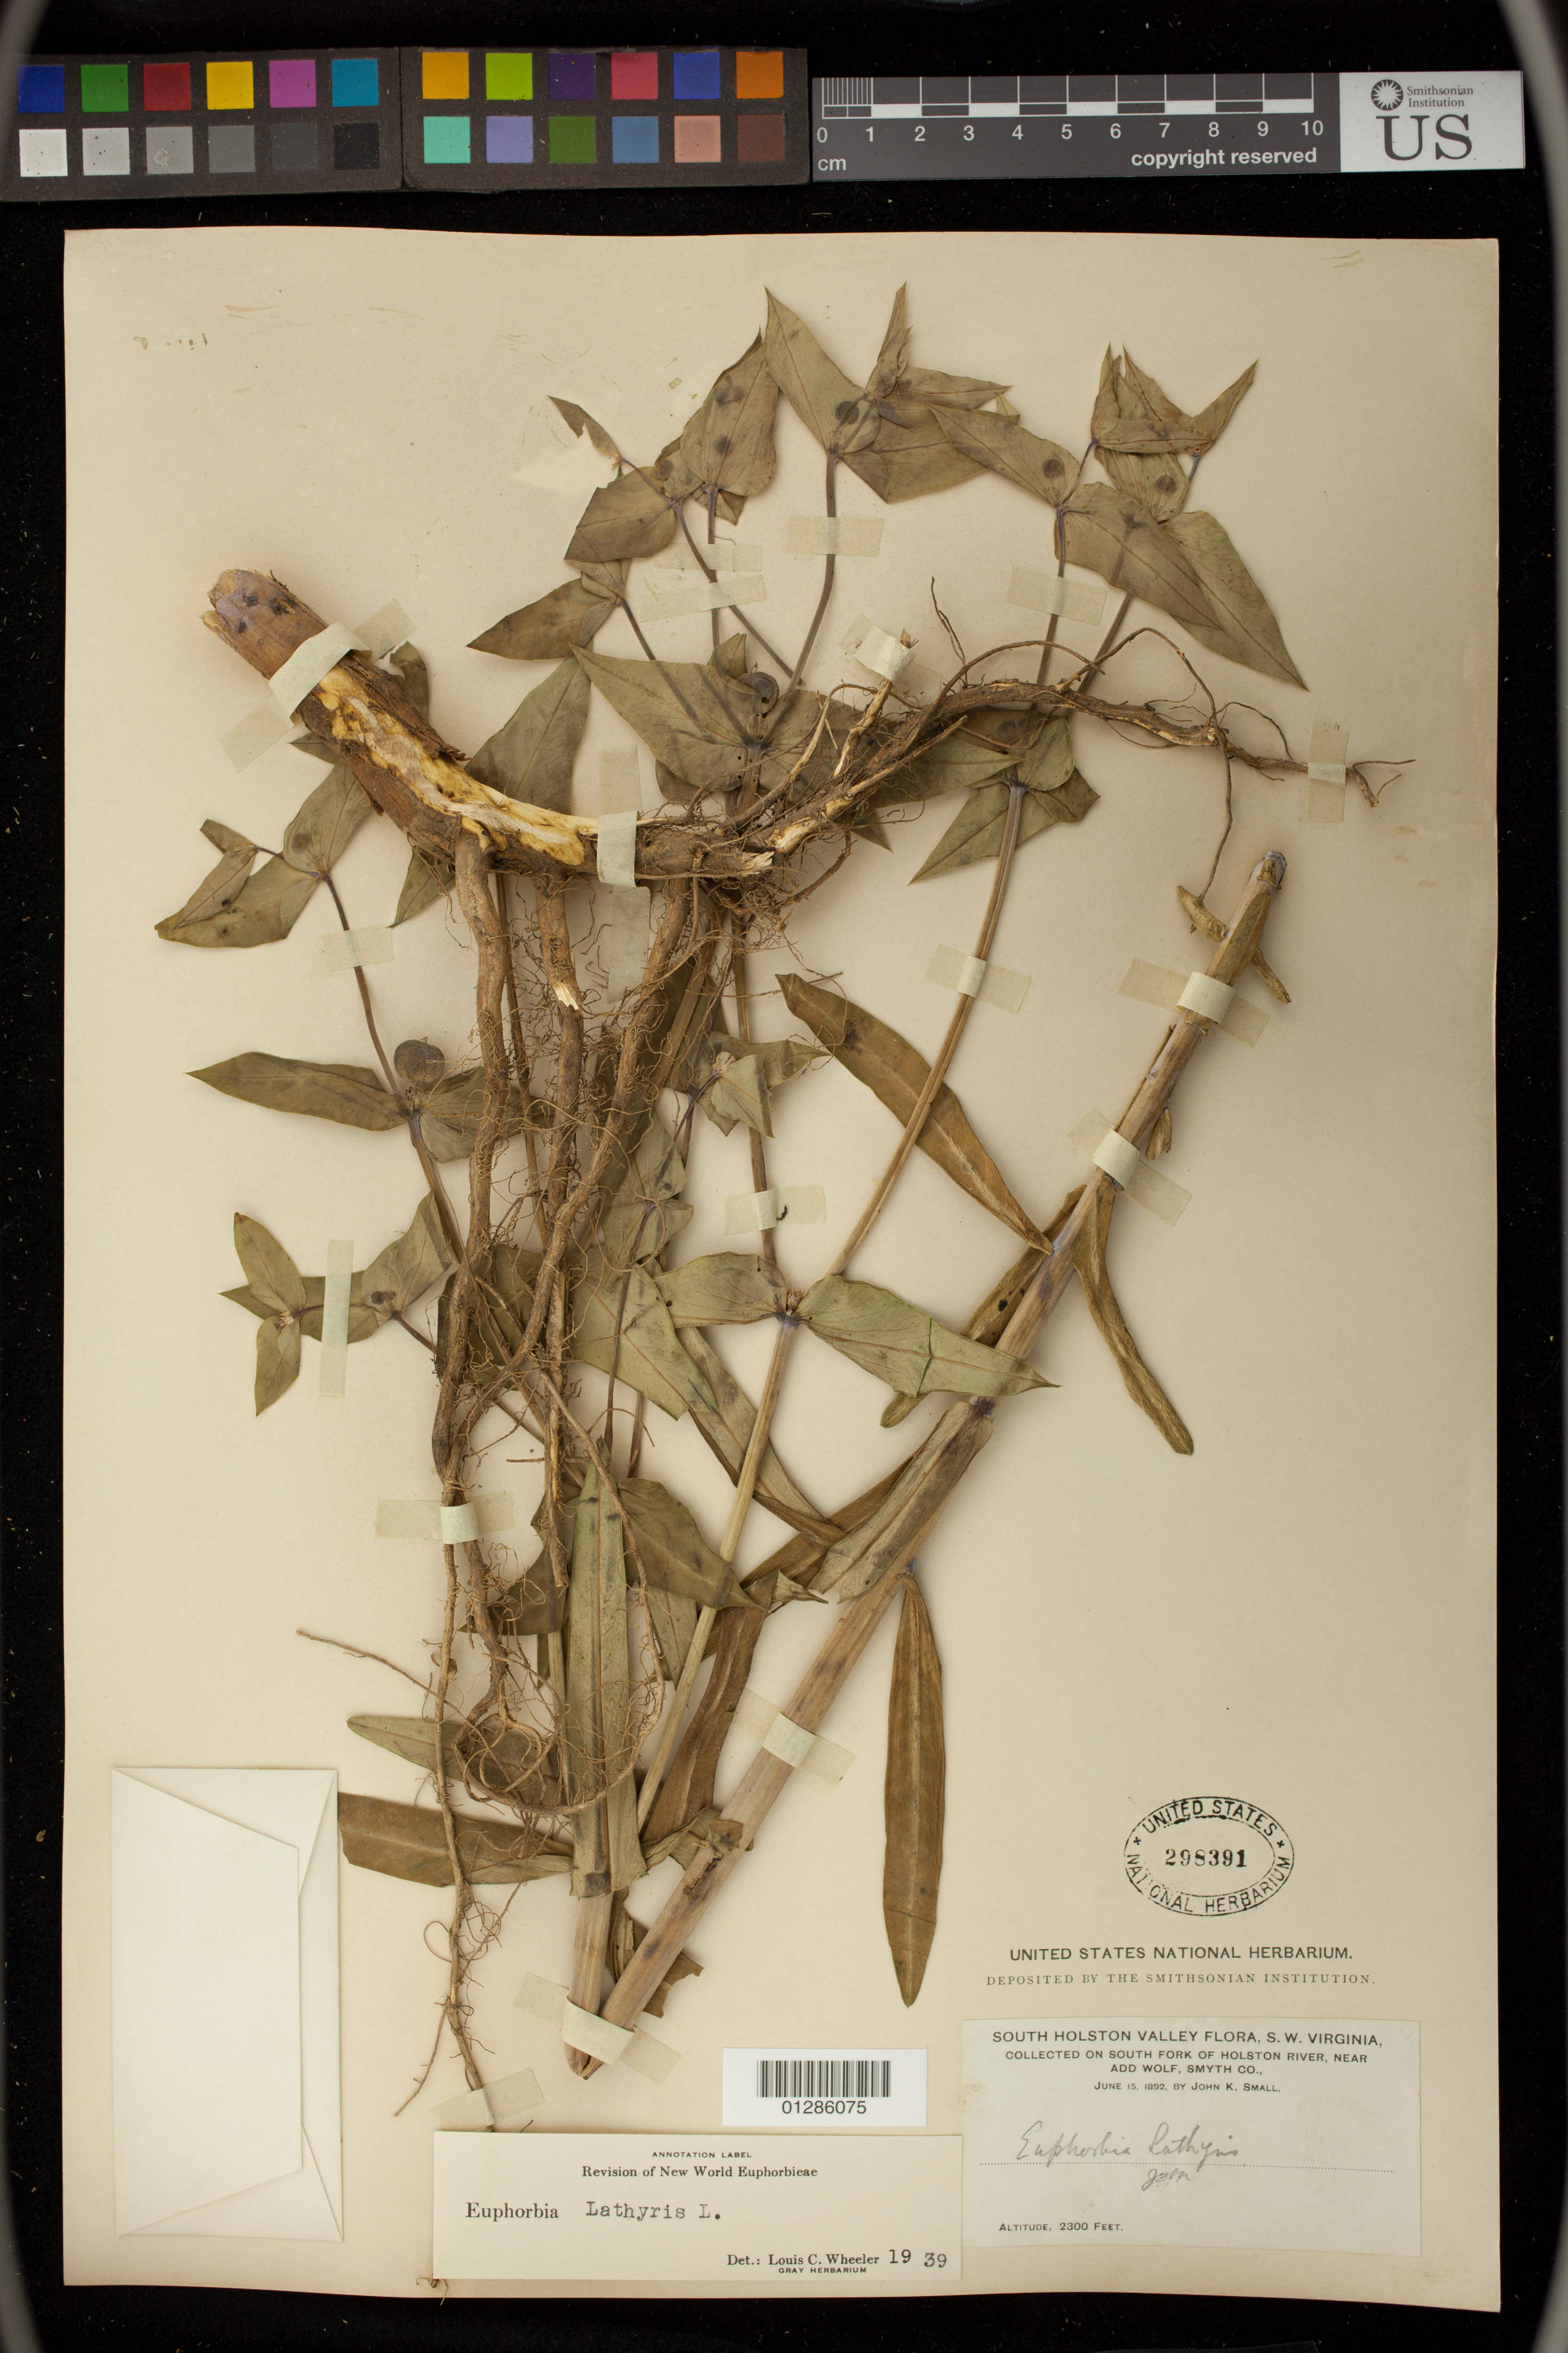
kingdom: Plantae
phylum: Tracheophyta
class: Magnoliopsida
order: Malpighiales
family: Euphorbiaceae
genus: Euphorbia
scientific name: Euphorbia lathyris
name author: L.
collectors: J. K. Small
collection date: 1892-06-15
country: United States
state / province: Virginia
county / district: Smyth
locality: South Fork of Holston River, near Add Wolf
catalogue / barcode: US 298391